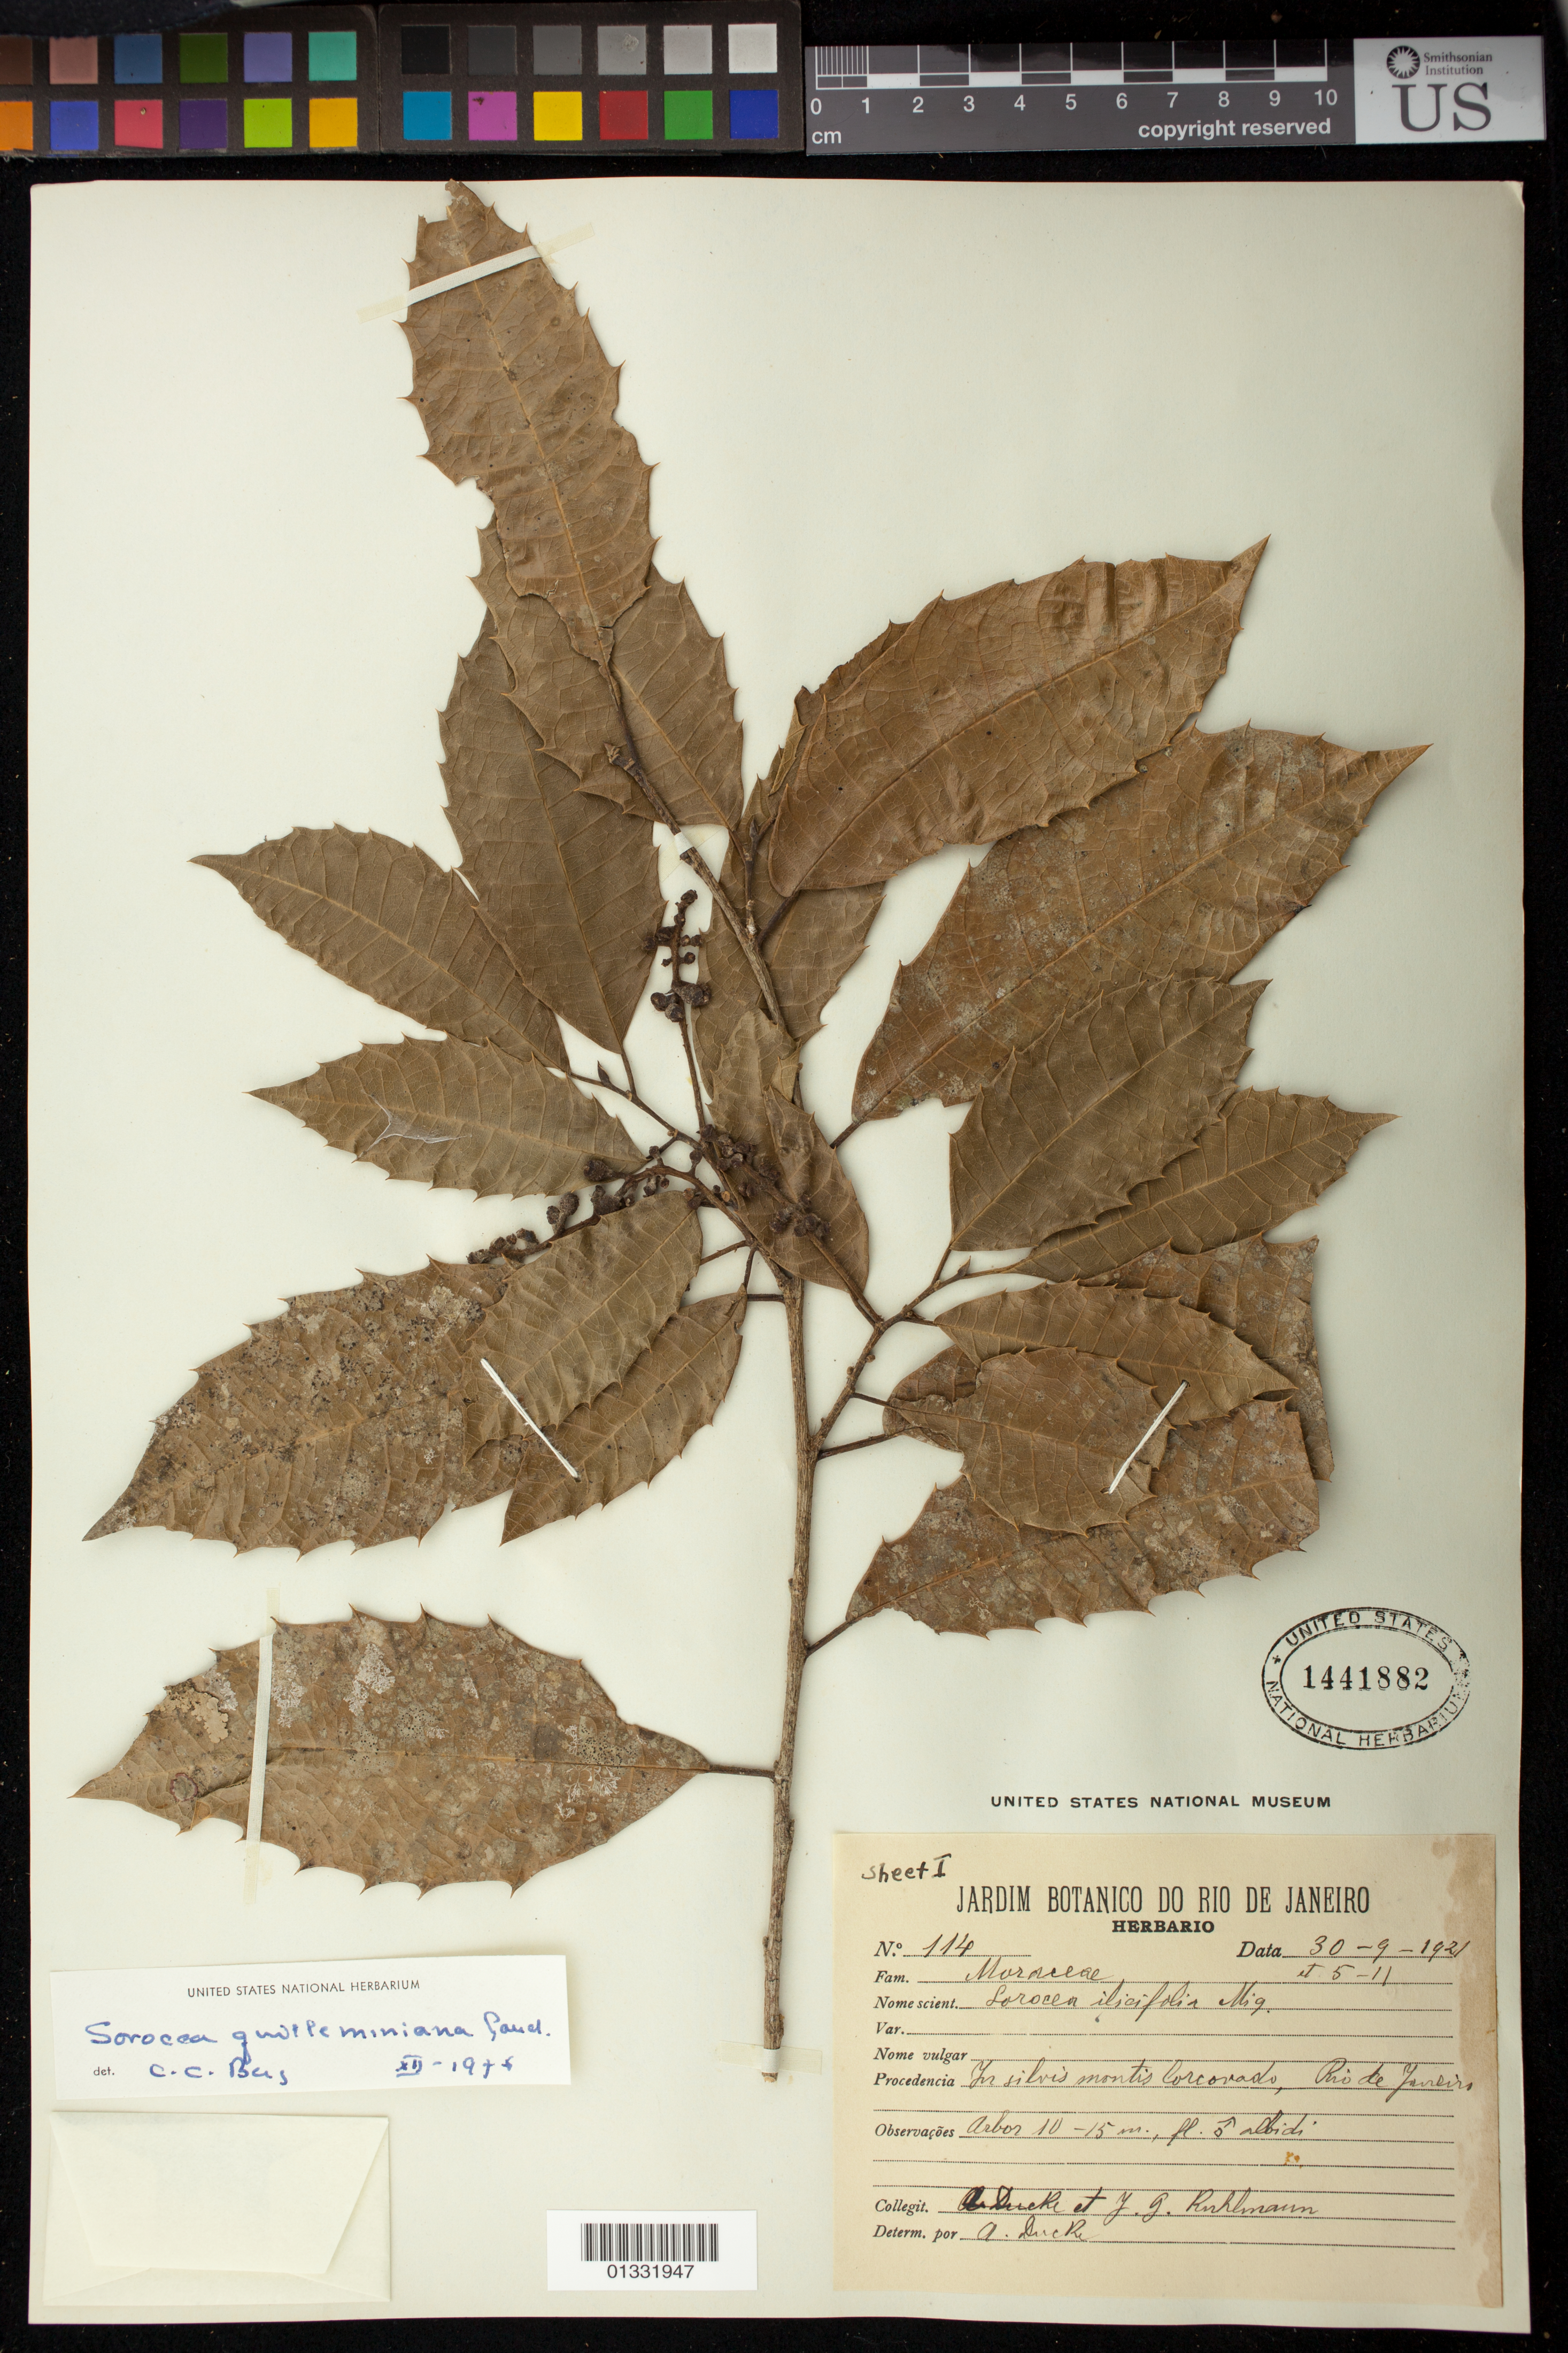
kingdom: Plantae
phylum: Tracheophyta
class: Magnoliopsida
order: Rosales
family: Moraceae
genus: Sorocea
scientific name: Sorocea guilleminiana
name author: Gaudich.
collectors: A. Ducke & J. G. Kuhlmann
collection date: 1921-09-30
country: Brazil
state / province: Rio de Janeiro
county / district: Rio de Janeiro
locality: Montis Corcovado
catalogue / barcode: US 1441882